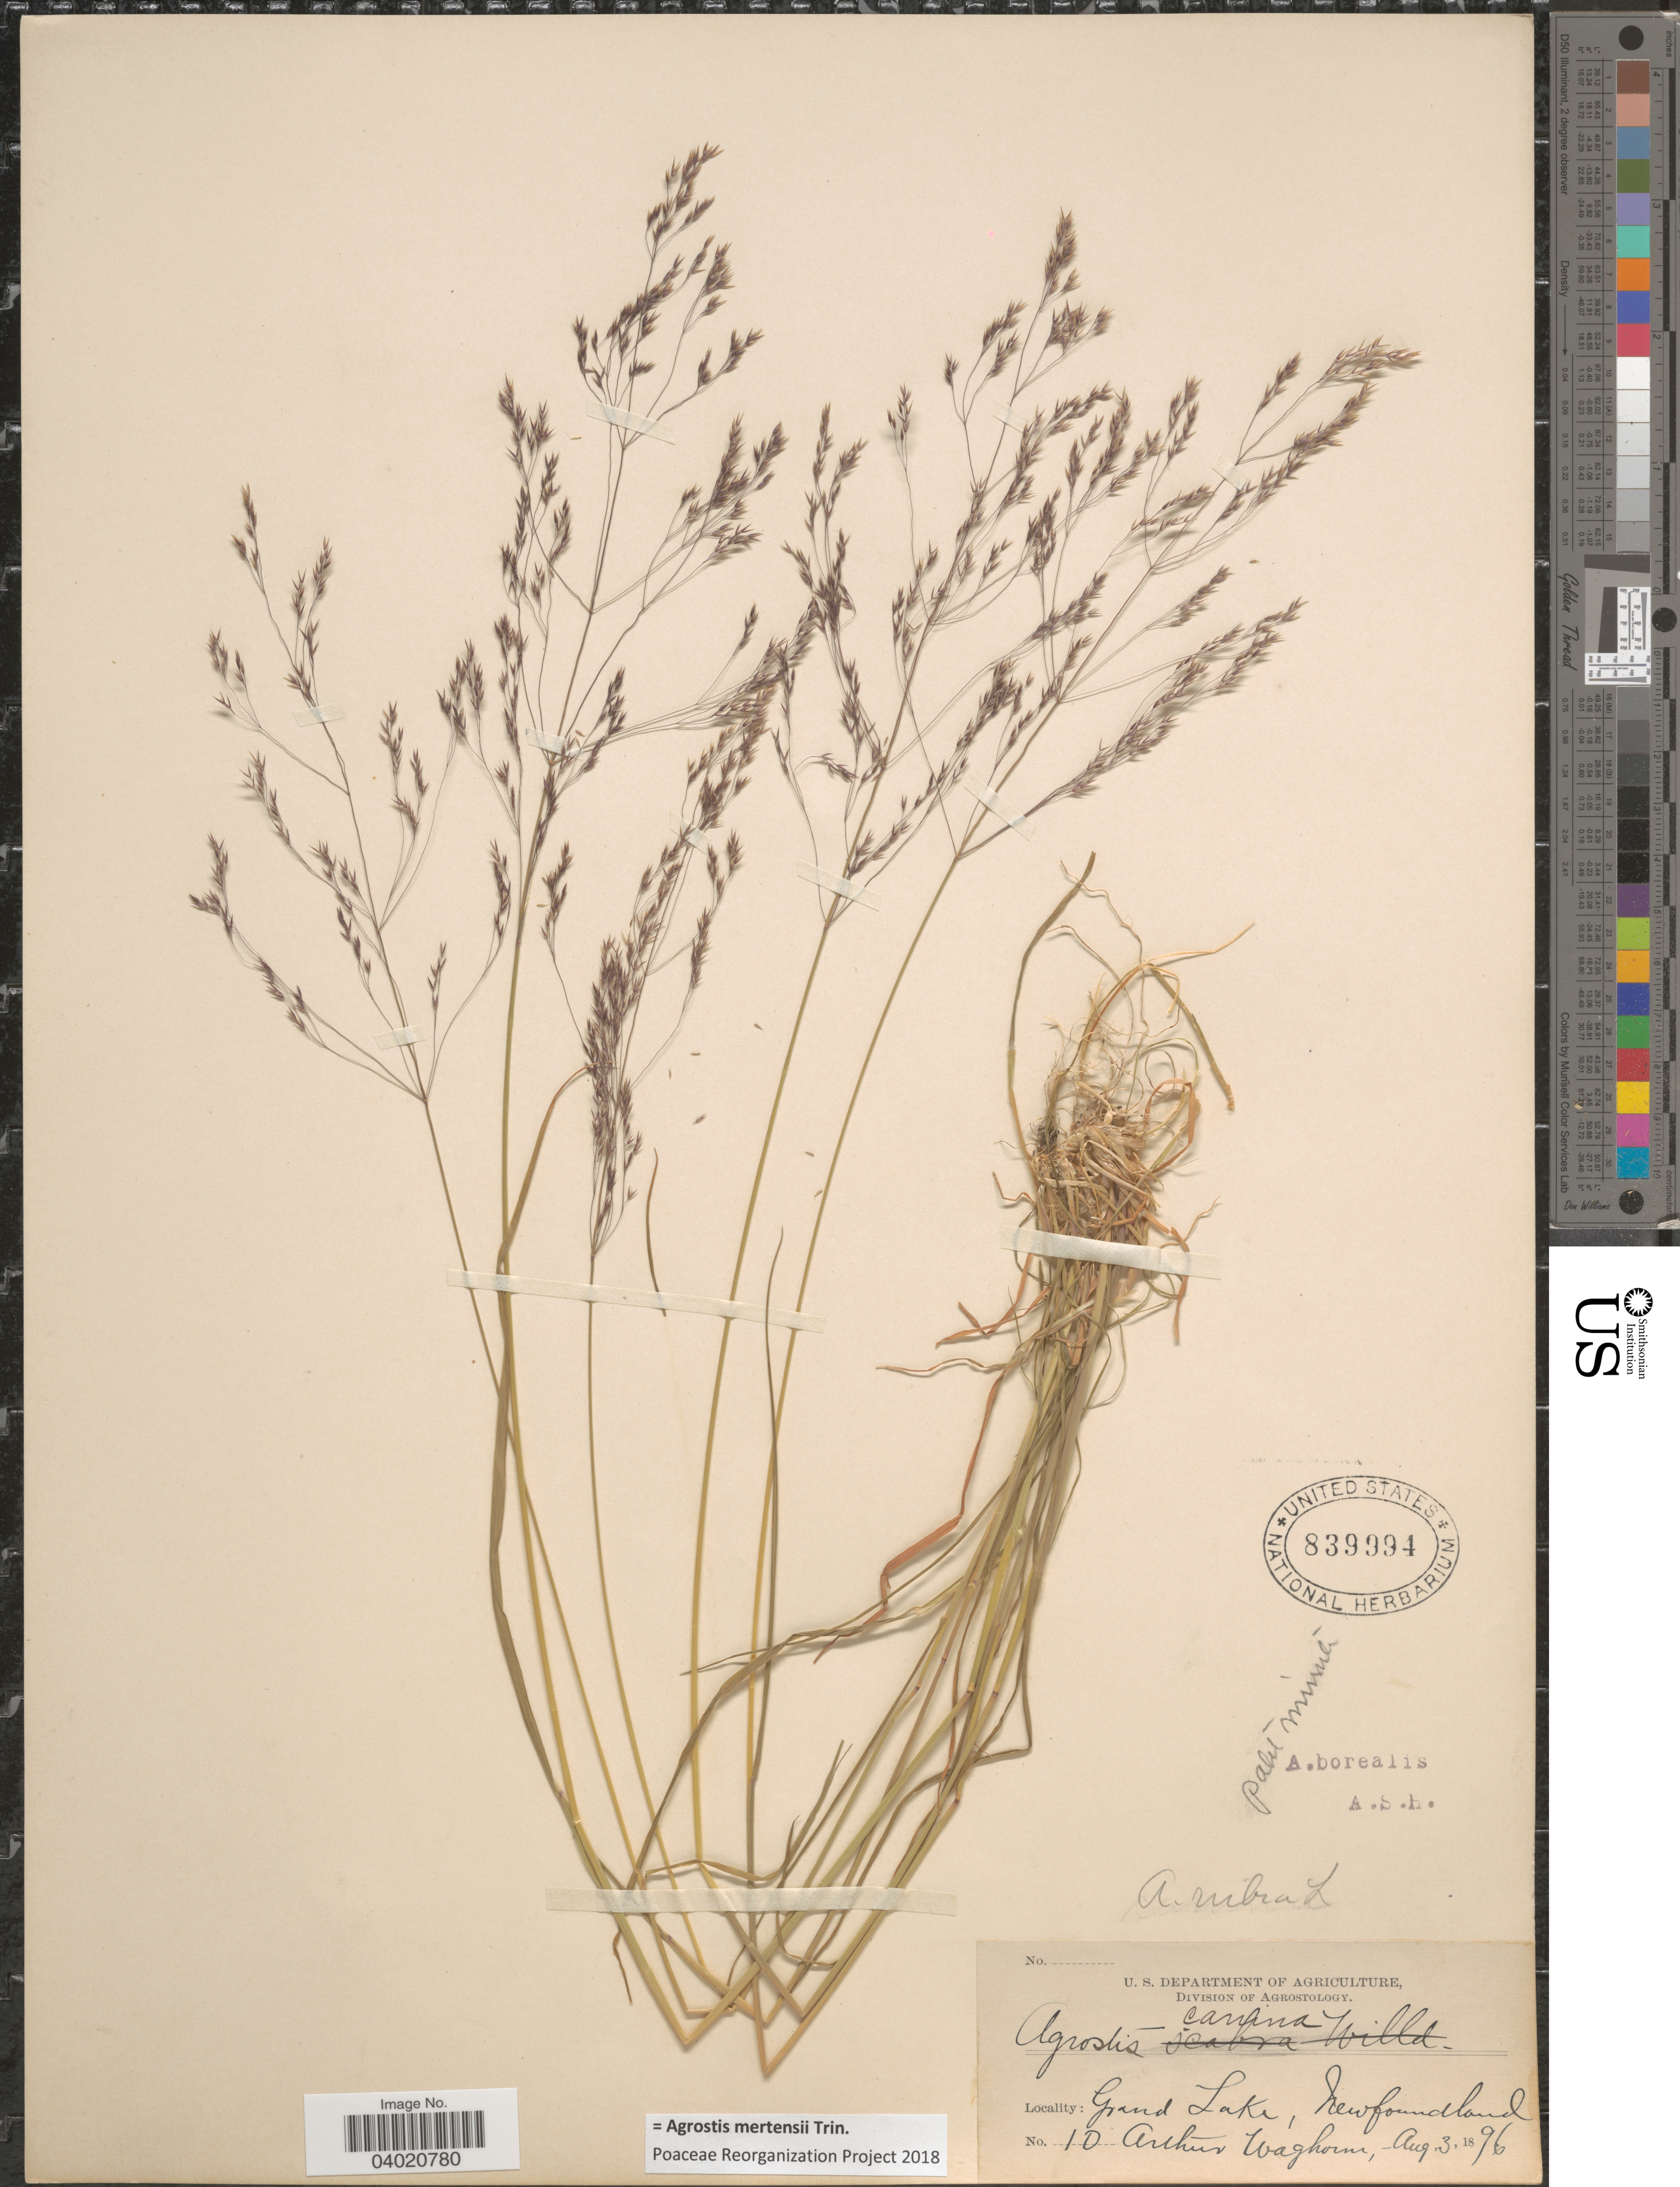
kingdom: Plantae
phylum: Tracheophyta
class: Liliopsida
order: Poales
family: Poaceae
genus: Agrostis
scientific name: Agrostis mertensii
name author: Trin.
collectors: A. Waghorne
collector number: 10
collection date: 1896-08-03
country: Canada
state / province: Newfoundland and Labrador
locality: Grand Lake.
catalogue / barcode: US 839994